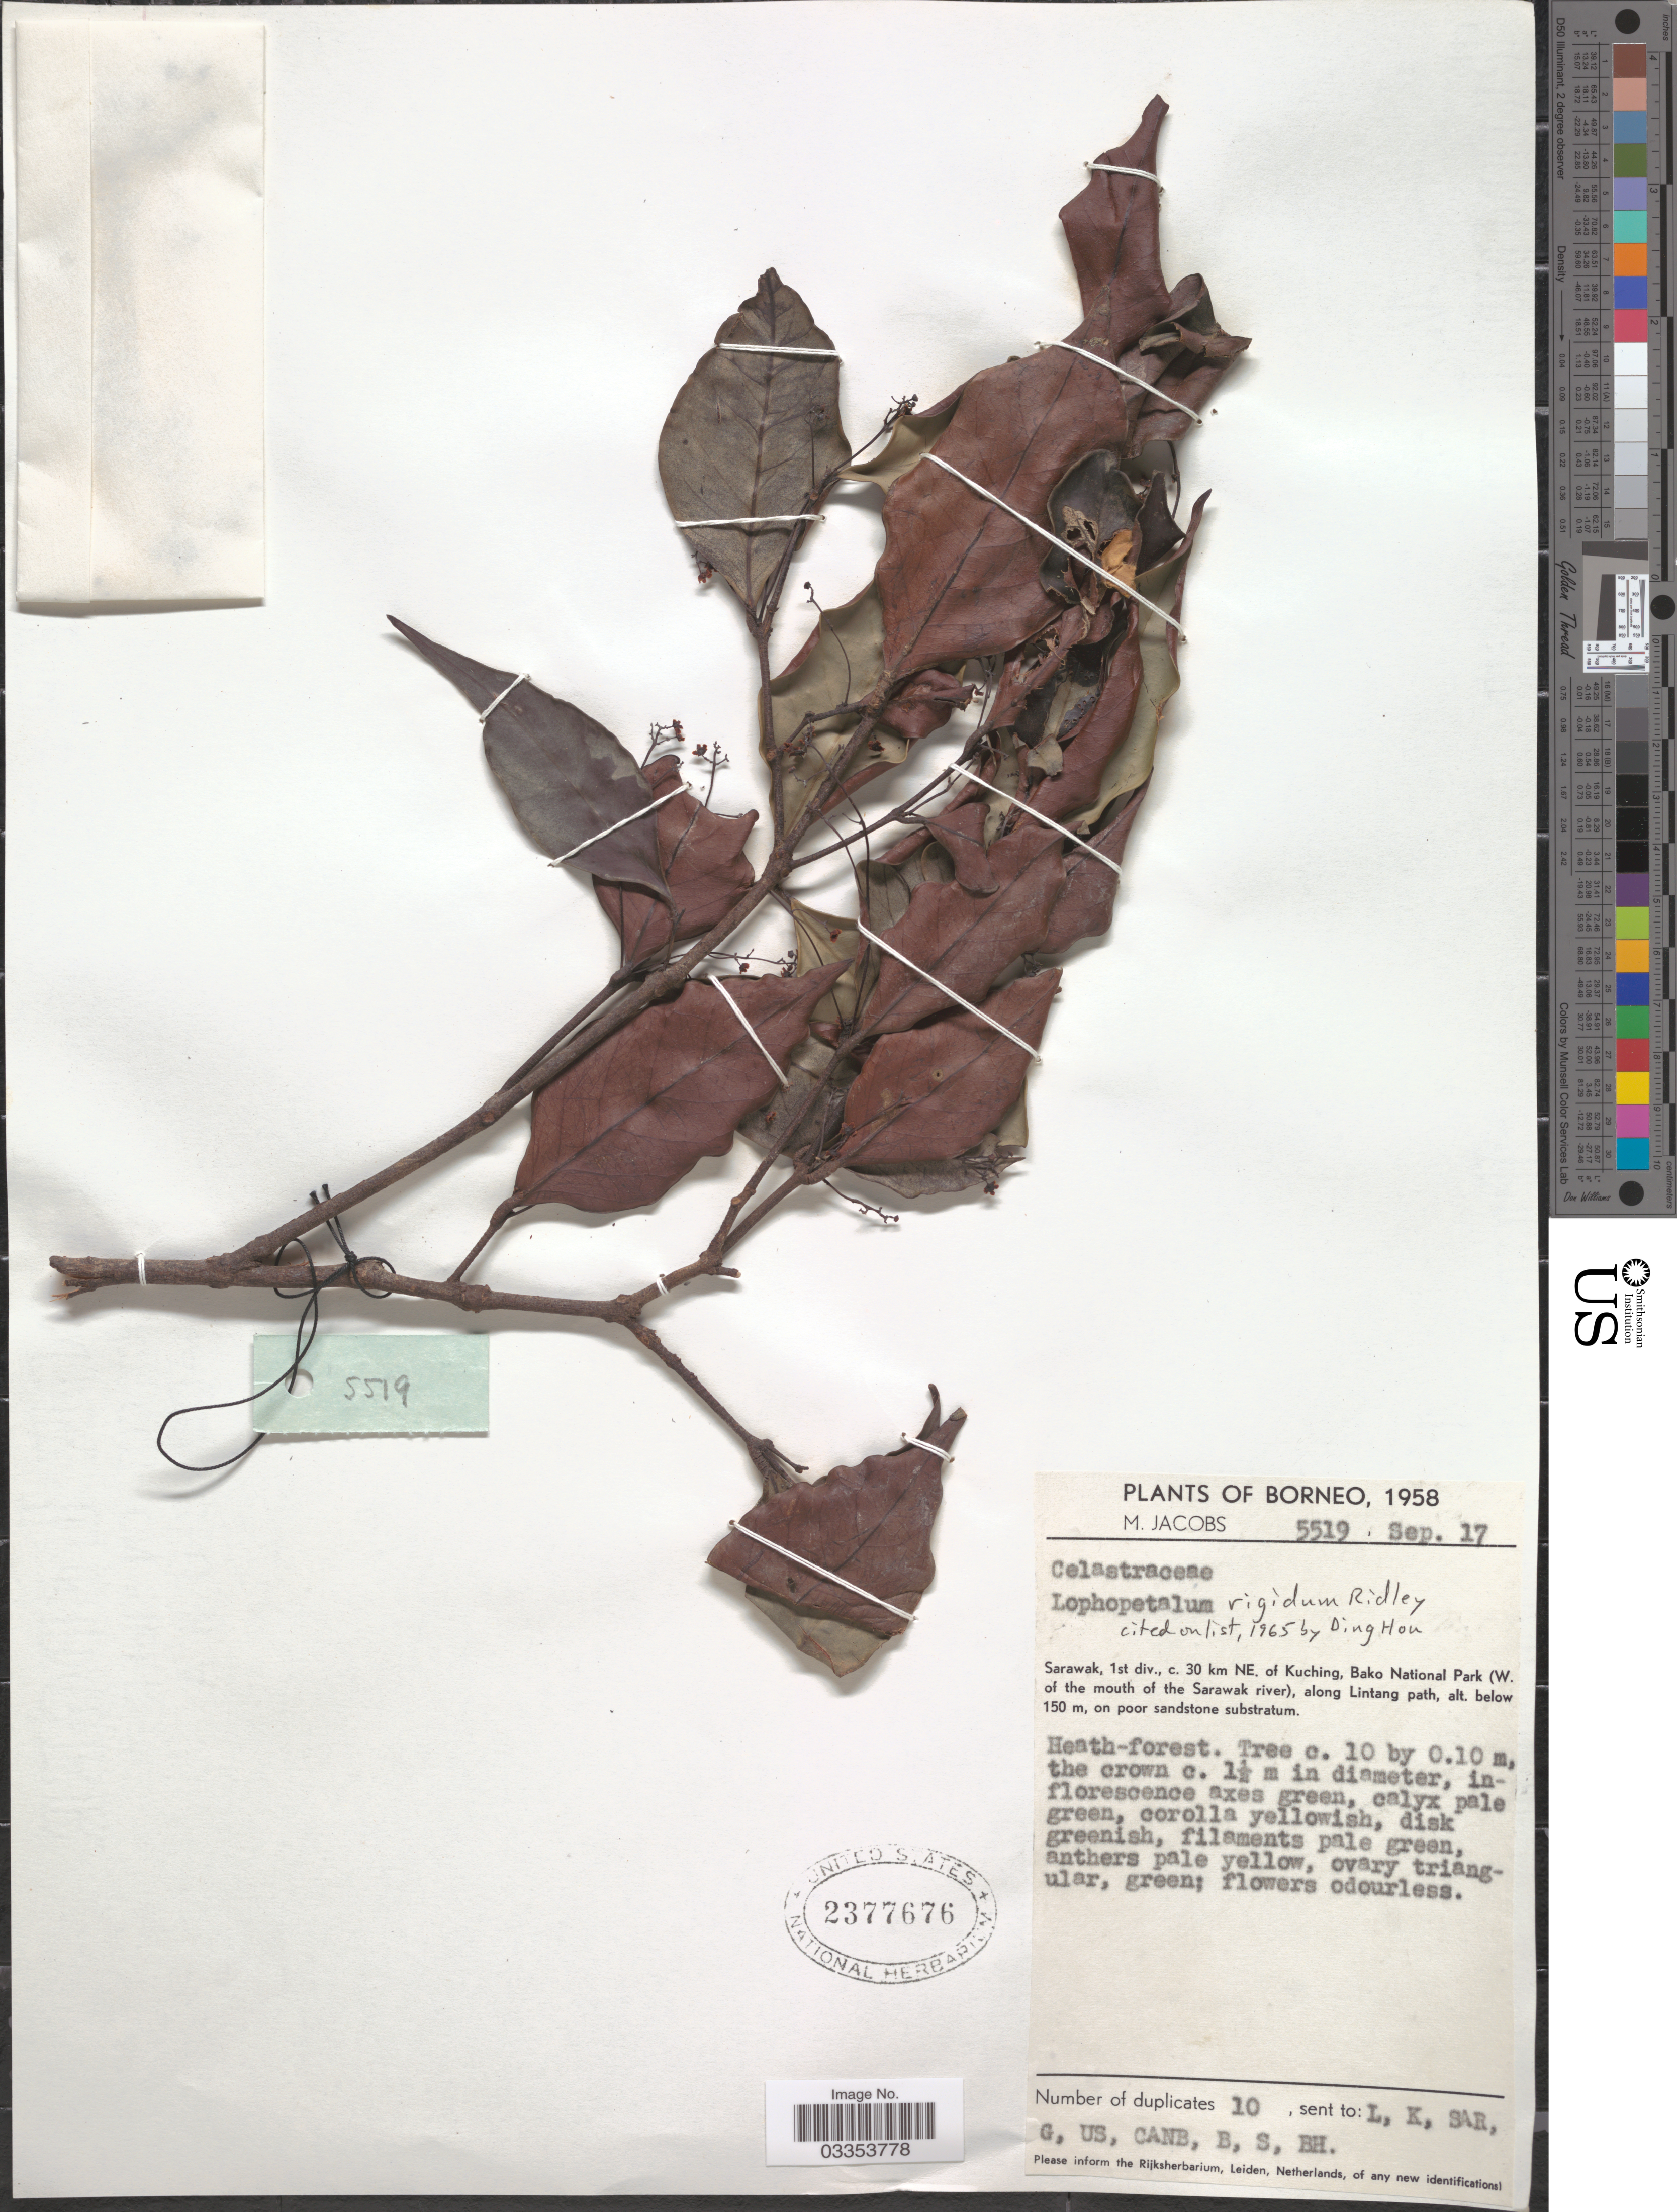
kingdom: Plantae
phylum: Tracheophyta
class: Magnoliopsida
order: Celastrales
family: Celastraceae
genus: Lophopetalum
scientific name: Lophopetalum rigidum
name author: Ridl.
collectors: M. Jacobs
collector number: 5519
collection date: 1958-09-17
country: Malaysia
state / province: Sarawak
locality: Borneo. 1st div., c. 30 km NE. of Kuching, Bako National Park (W. of the mouth of the Sarawak river), along Lintang path.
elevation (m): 150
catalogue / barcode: US 2377676